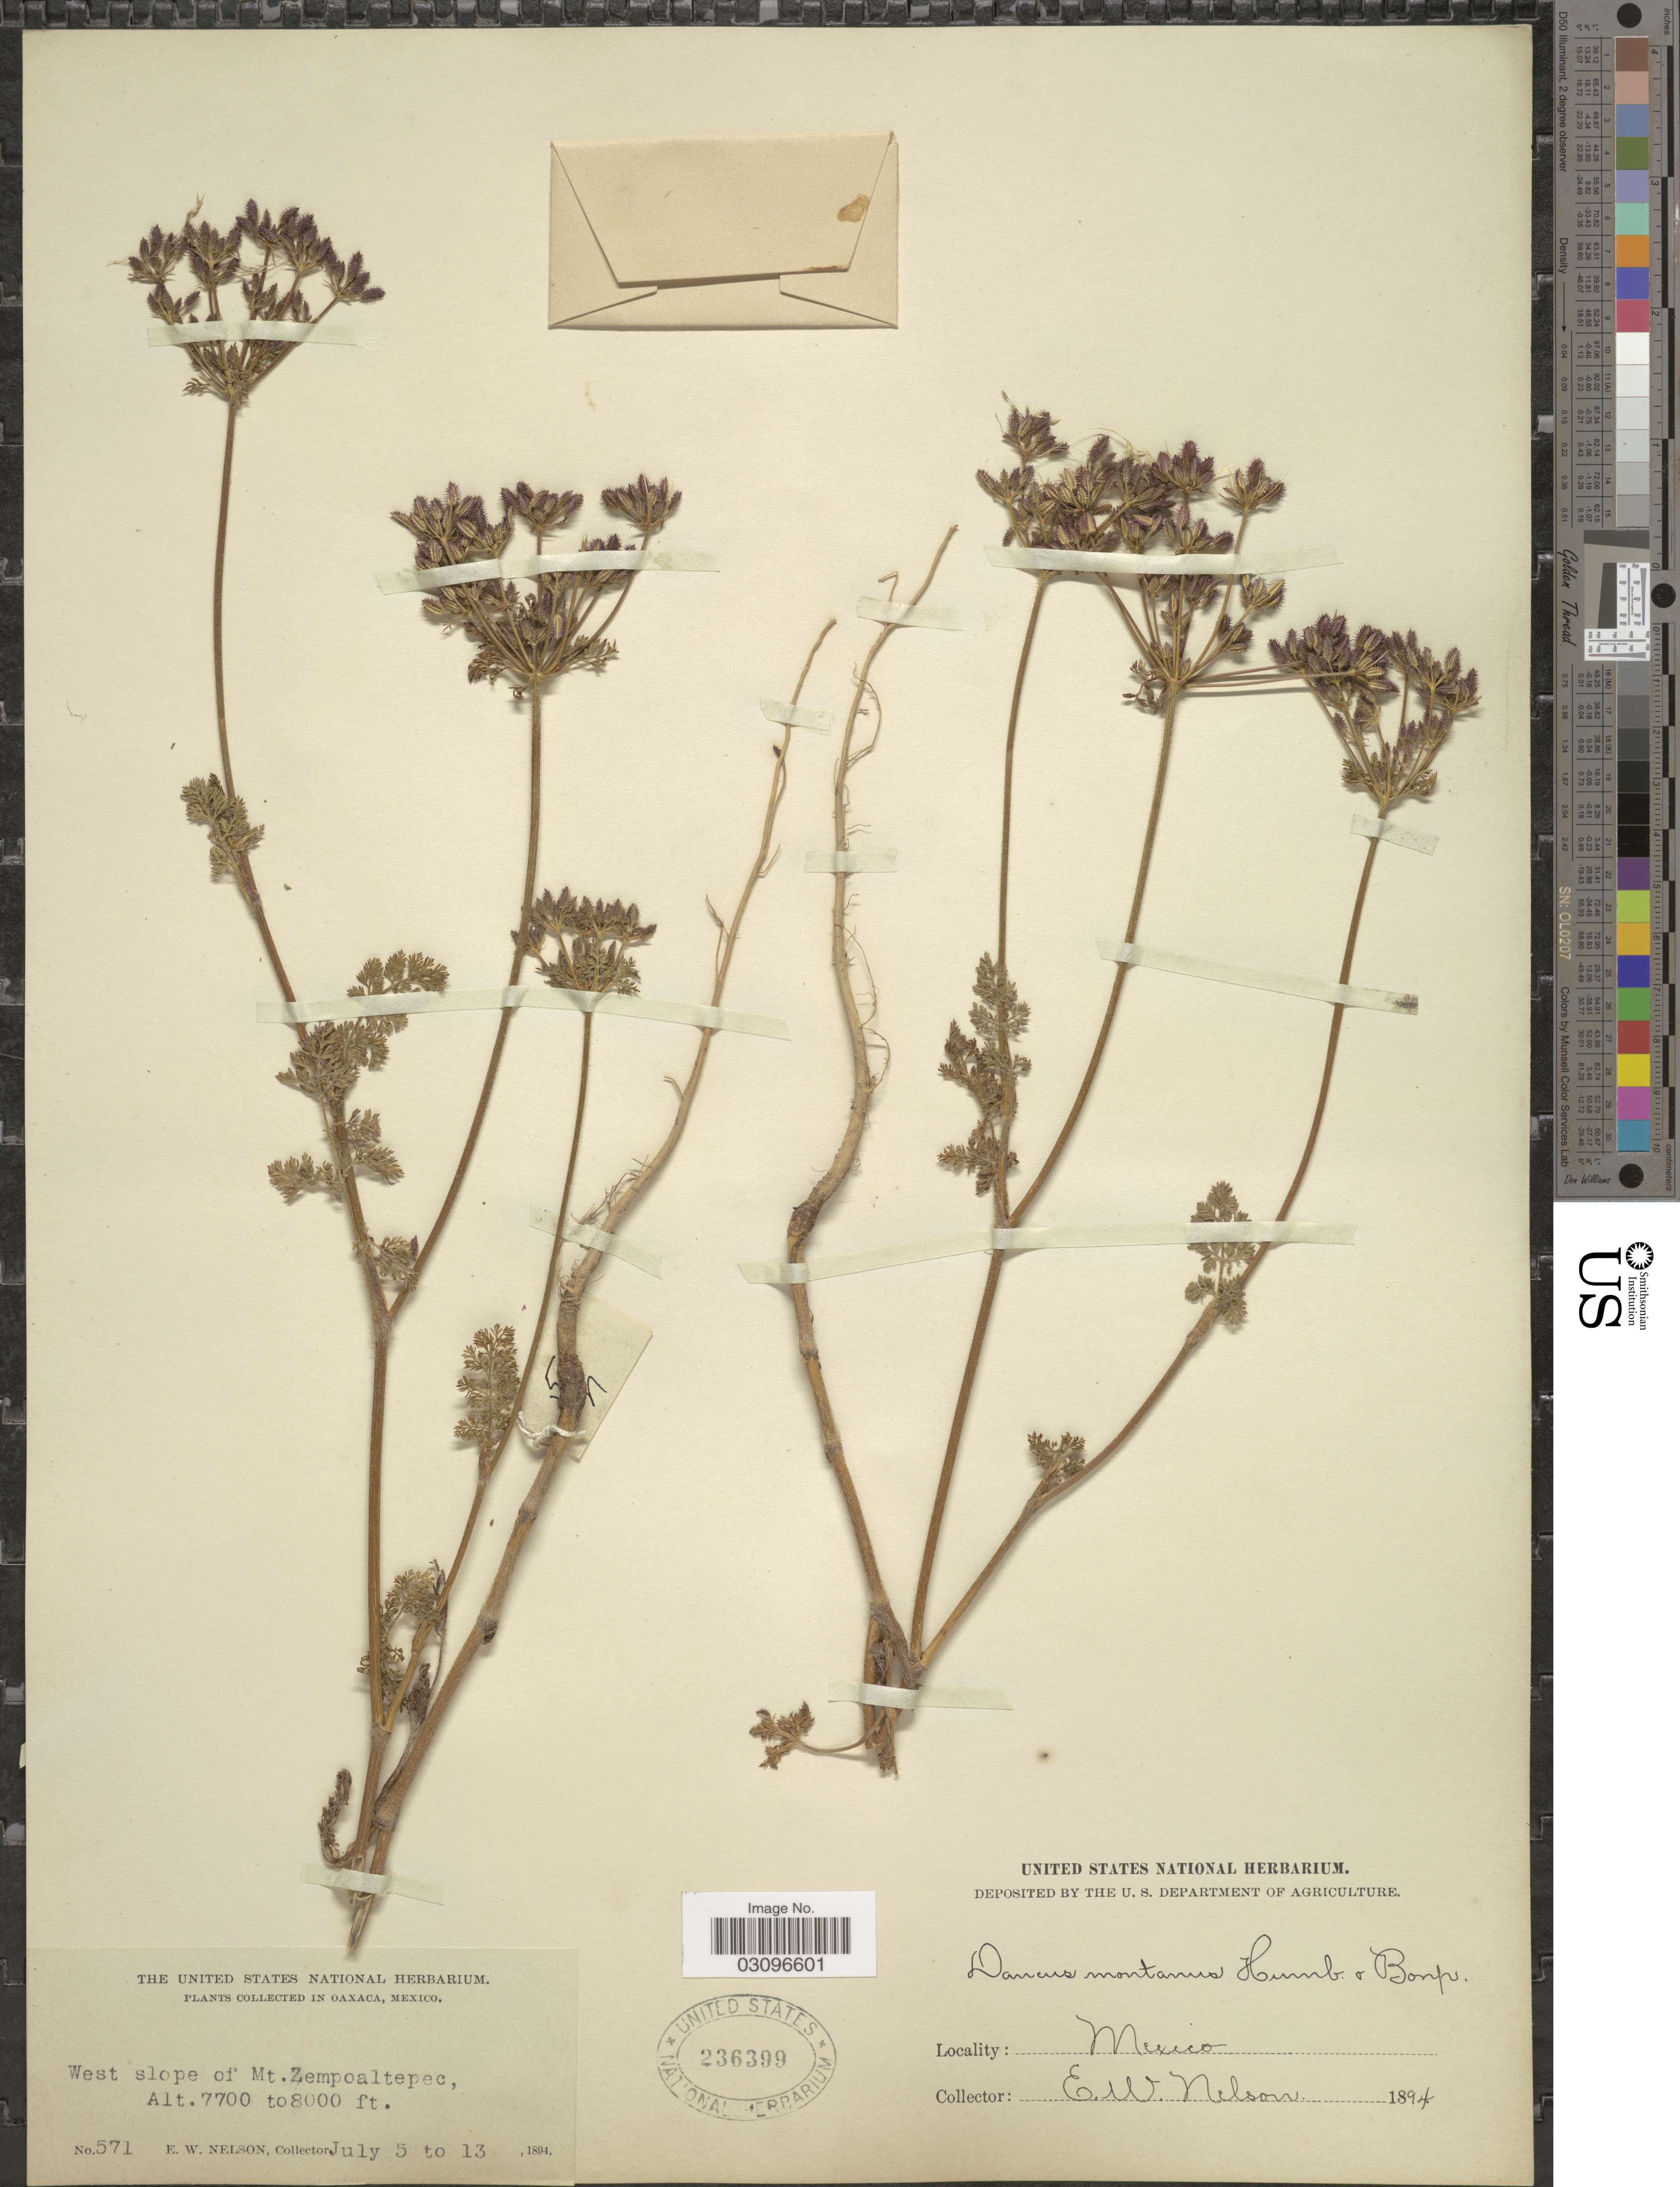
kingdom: Plantae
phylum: Tracheophyta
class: Magnoliopsida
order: Apiales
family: Apiaceae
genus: Daucus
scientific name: Daucus montanus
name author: Humb. & Bonpl. ex Spreng.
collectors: E. W. Nelson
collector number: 571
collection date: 1894-07-05/1894-07-13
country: Mexico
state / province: Oaxaca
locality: West slope of Mt. Zempoaltepec.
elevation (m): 2347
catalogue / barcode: US 236399